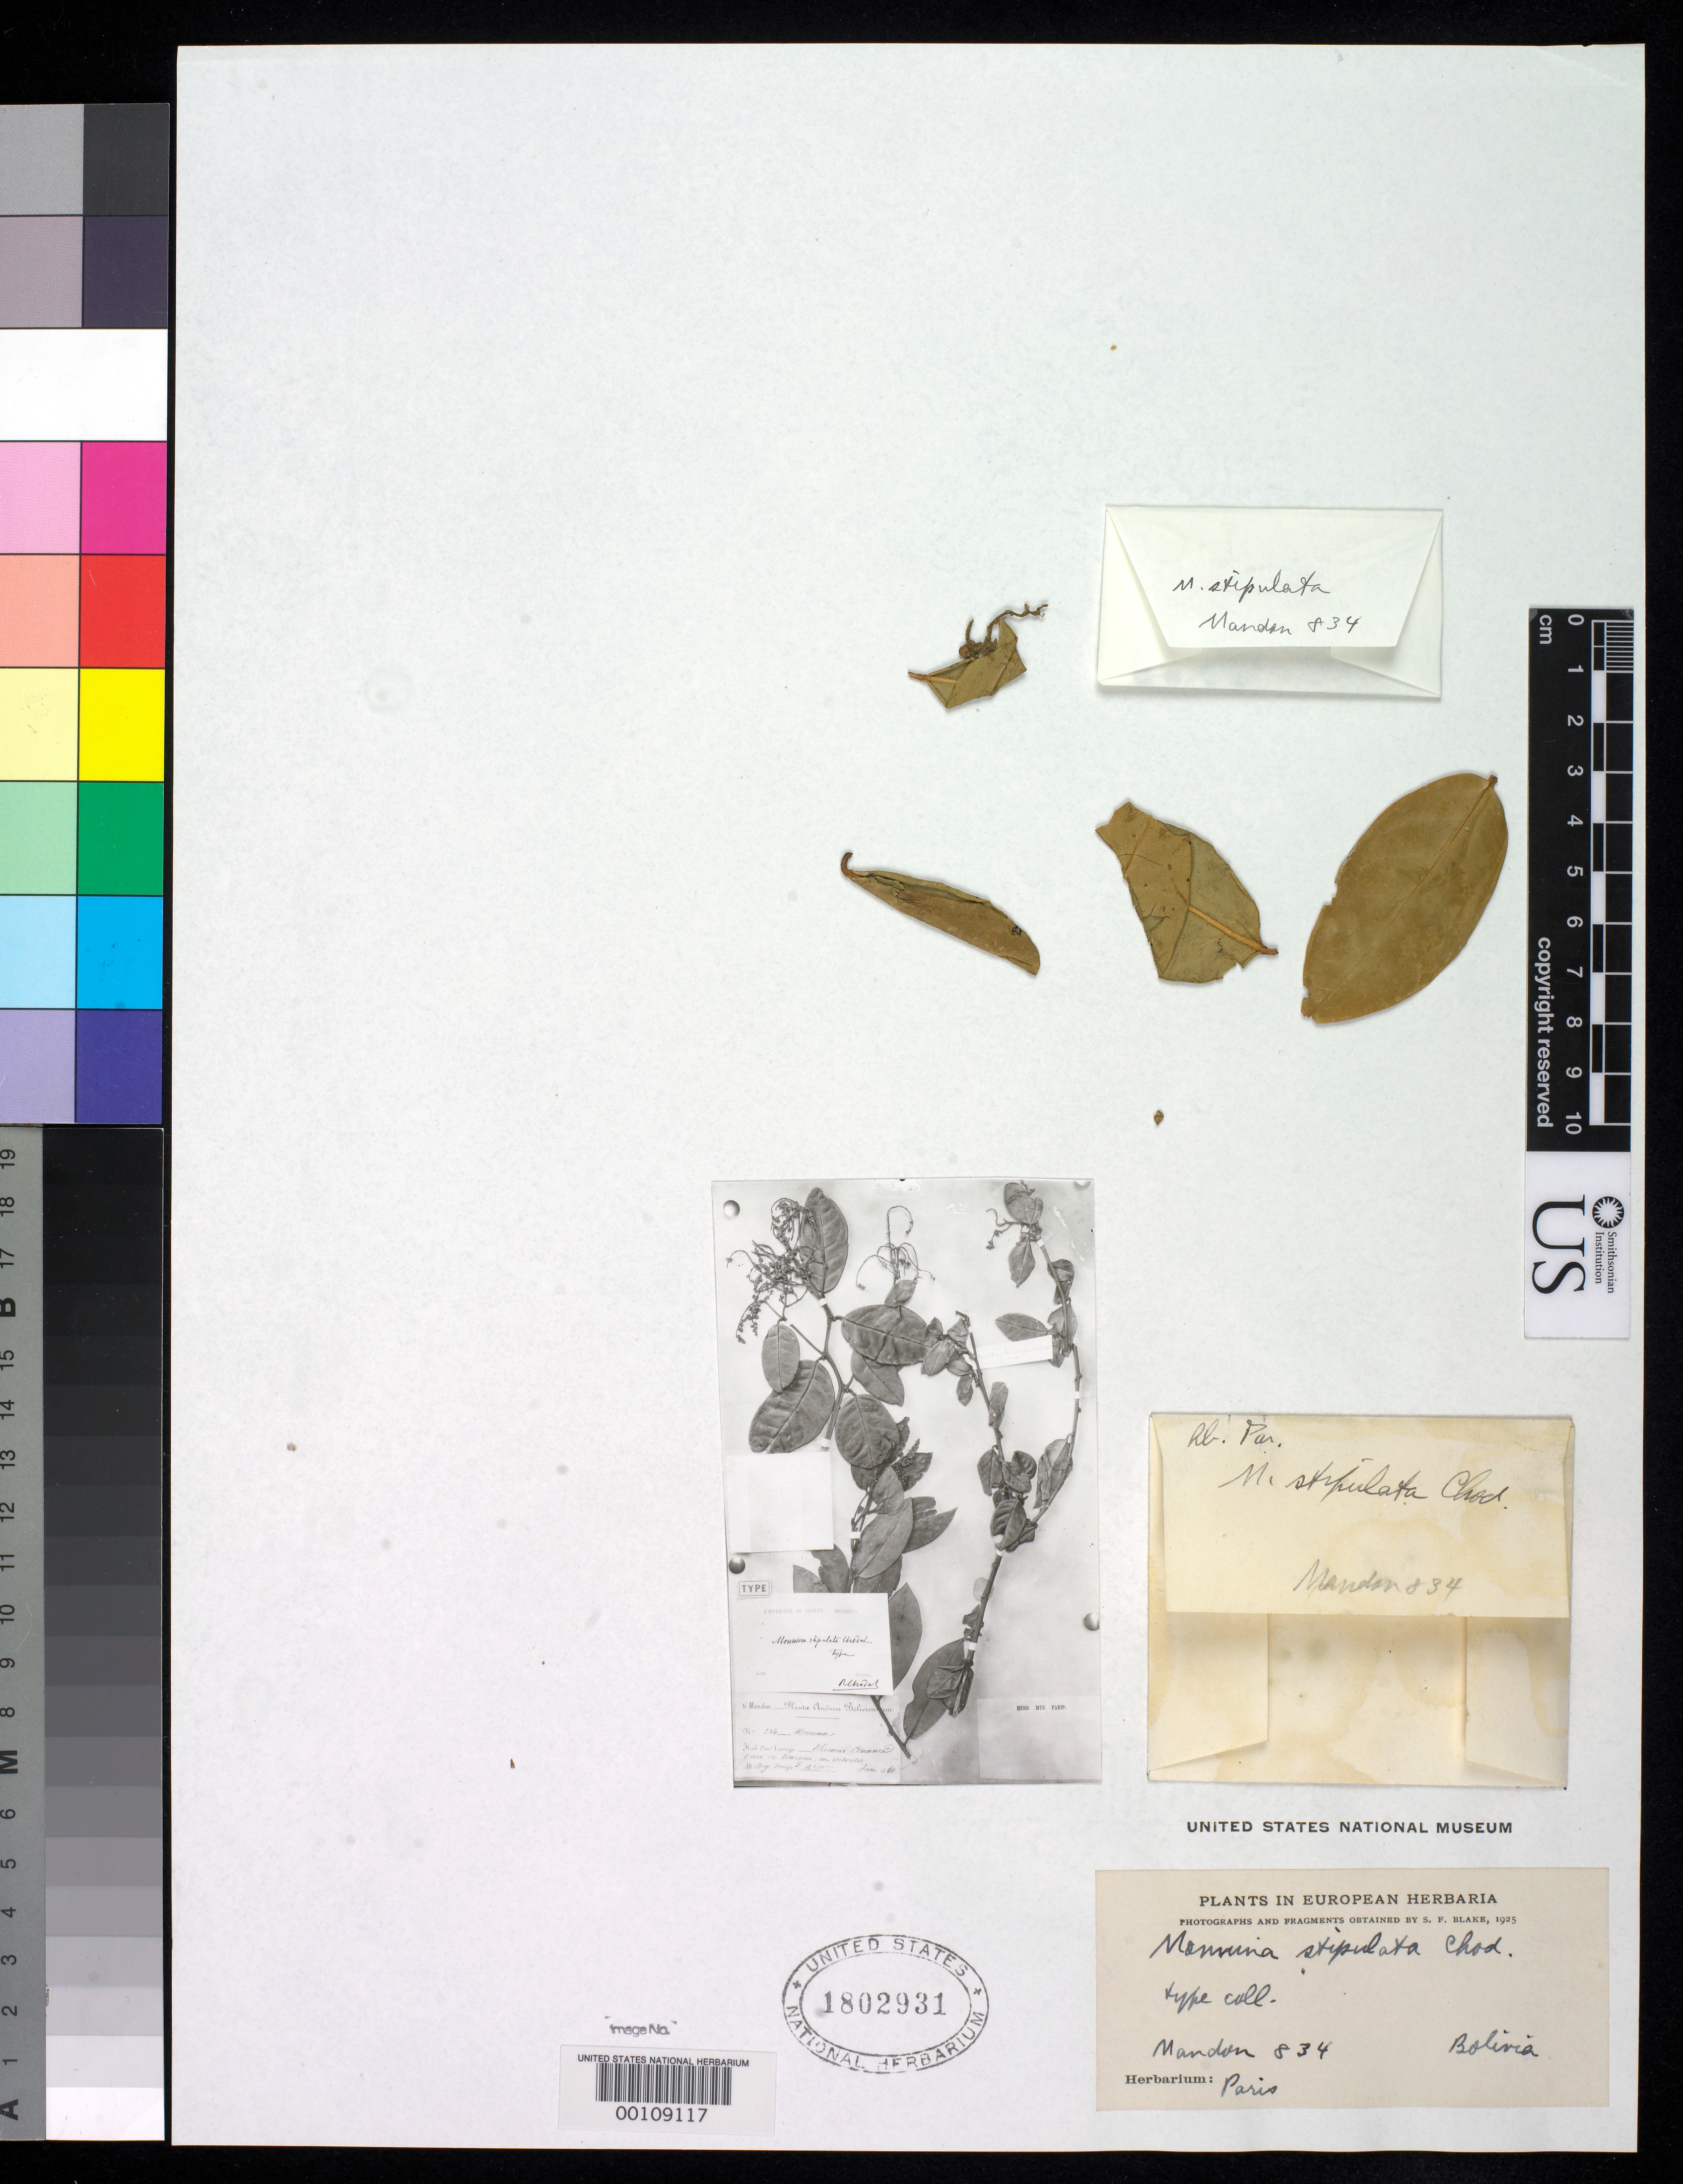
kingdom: Plantae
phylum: Tracheophyta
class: Magnoliopsida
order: Fabales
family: Polygalaceae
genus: Monnina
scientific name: Monnina stipulata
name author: Chodat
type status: Isotype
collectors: G. Mandon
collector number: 834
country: Bolivia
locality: Vic. Cacnea, Carro de Uacani.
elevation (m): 2800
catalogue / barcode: US 1802931